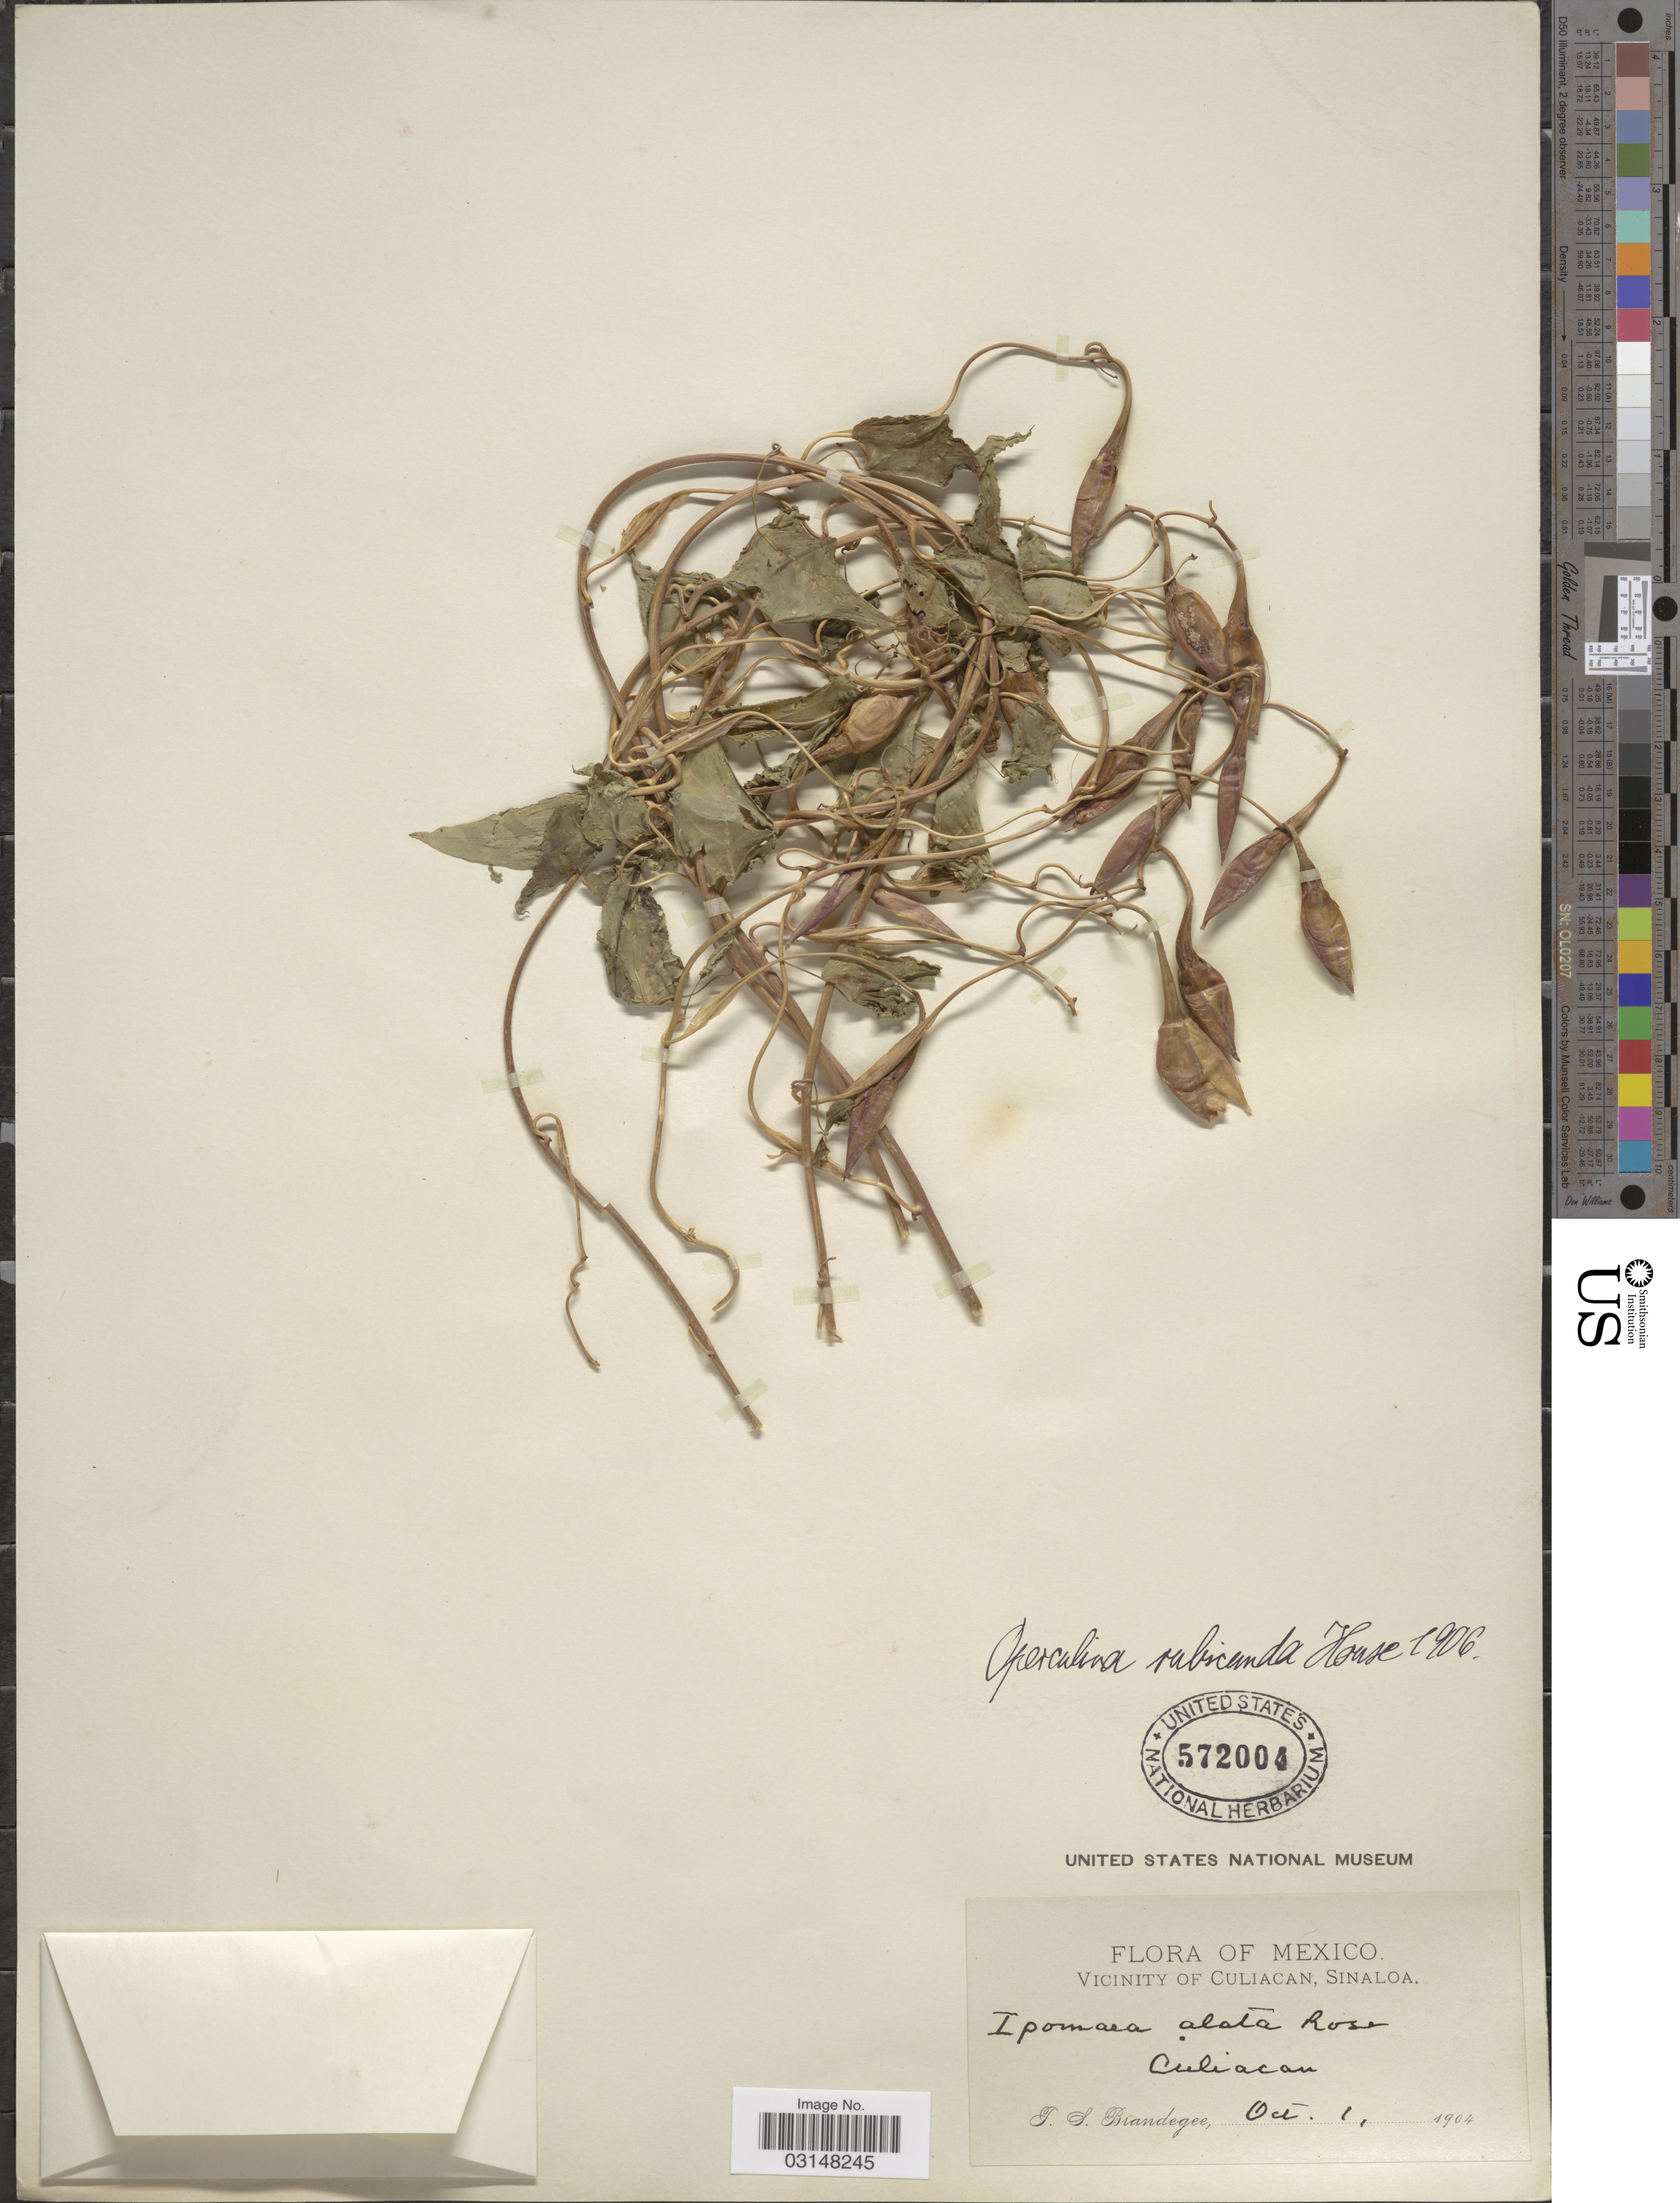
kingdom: Plantae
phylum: Tracheophyta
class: Magnoliopsida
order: Solanales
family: Convolvulaceae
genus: Operculina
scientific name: Operculina pteripes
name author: (G. Don) O'Donell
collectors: T. S. Brandegee (herbarium)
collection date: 1904-10-01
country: Mexico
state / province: Sinaloa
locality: Vicinity of Culiacan. Culiacan..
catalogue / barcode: US 572004